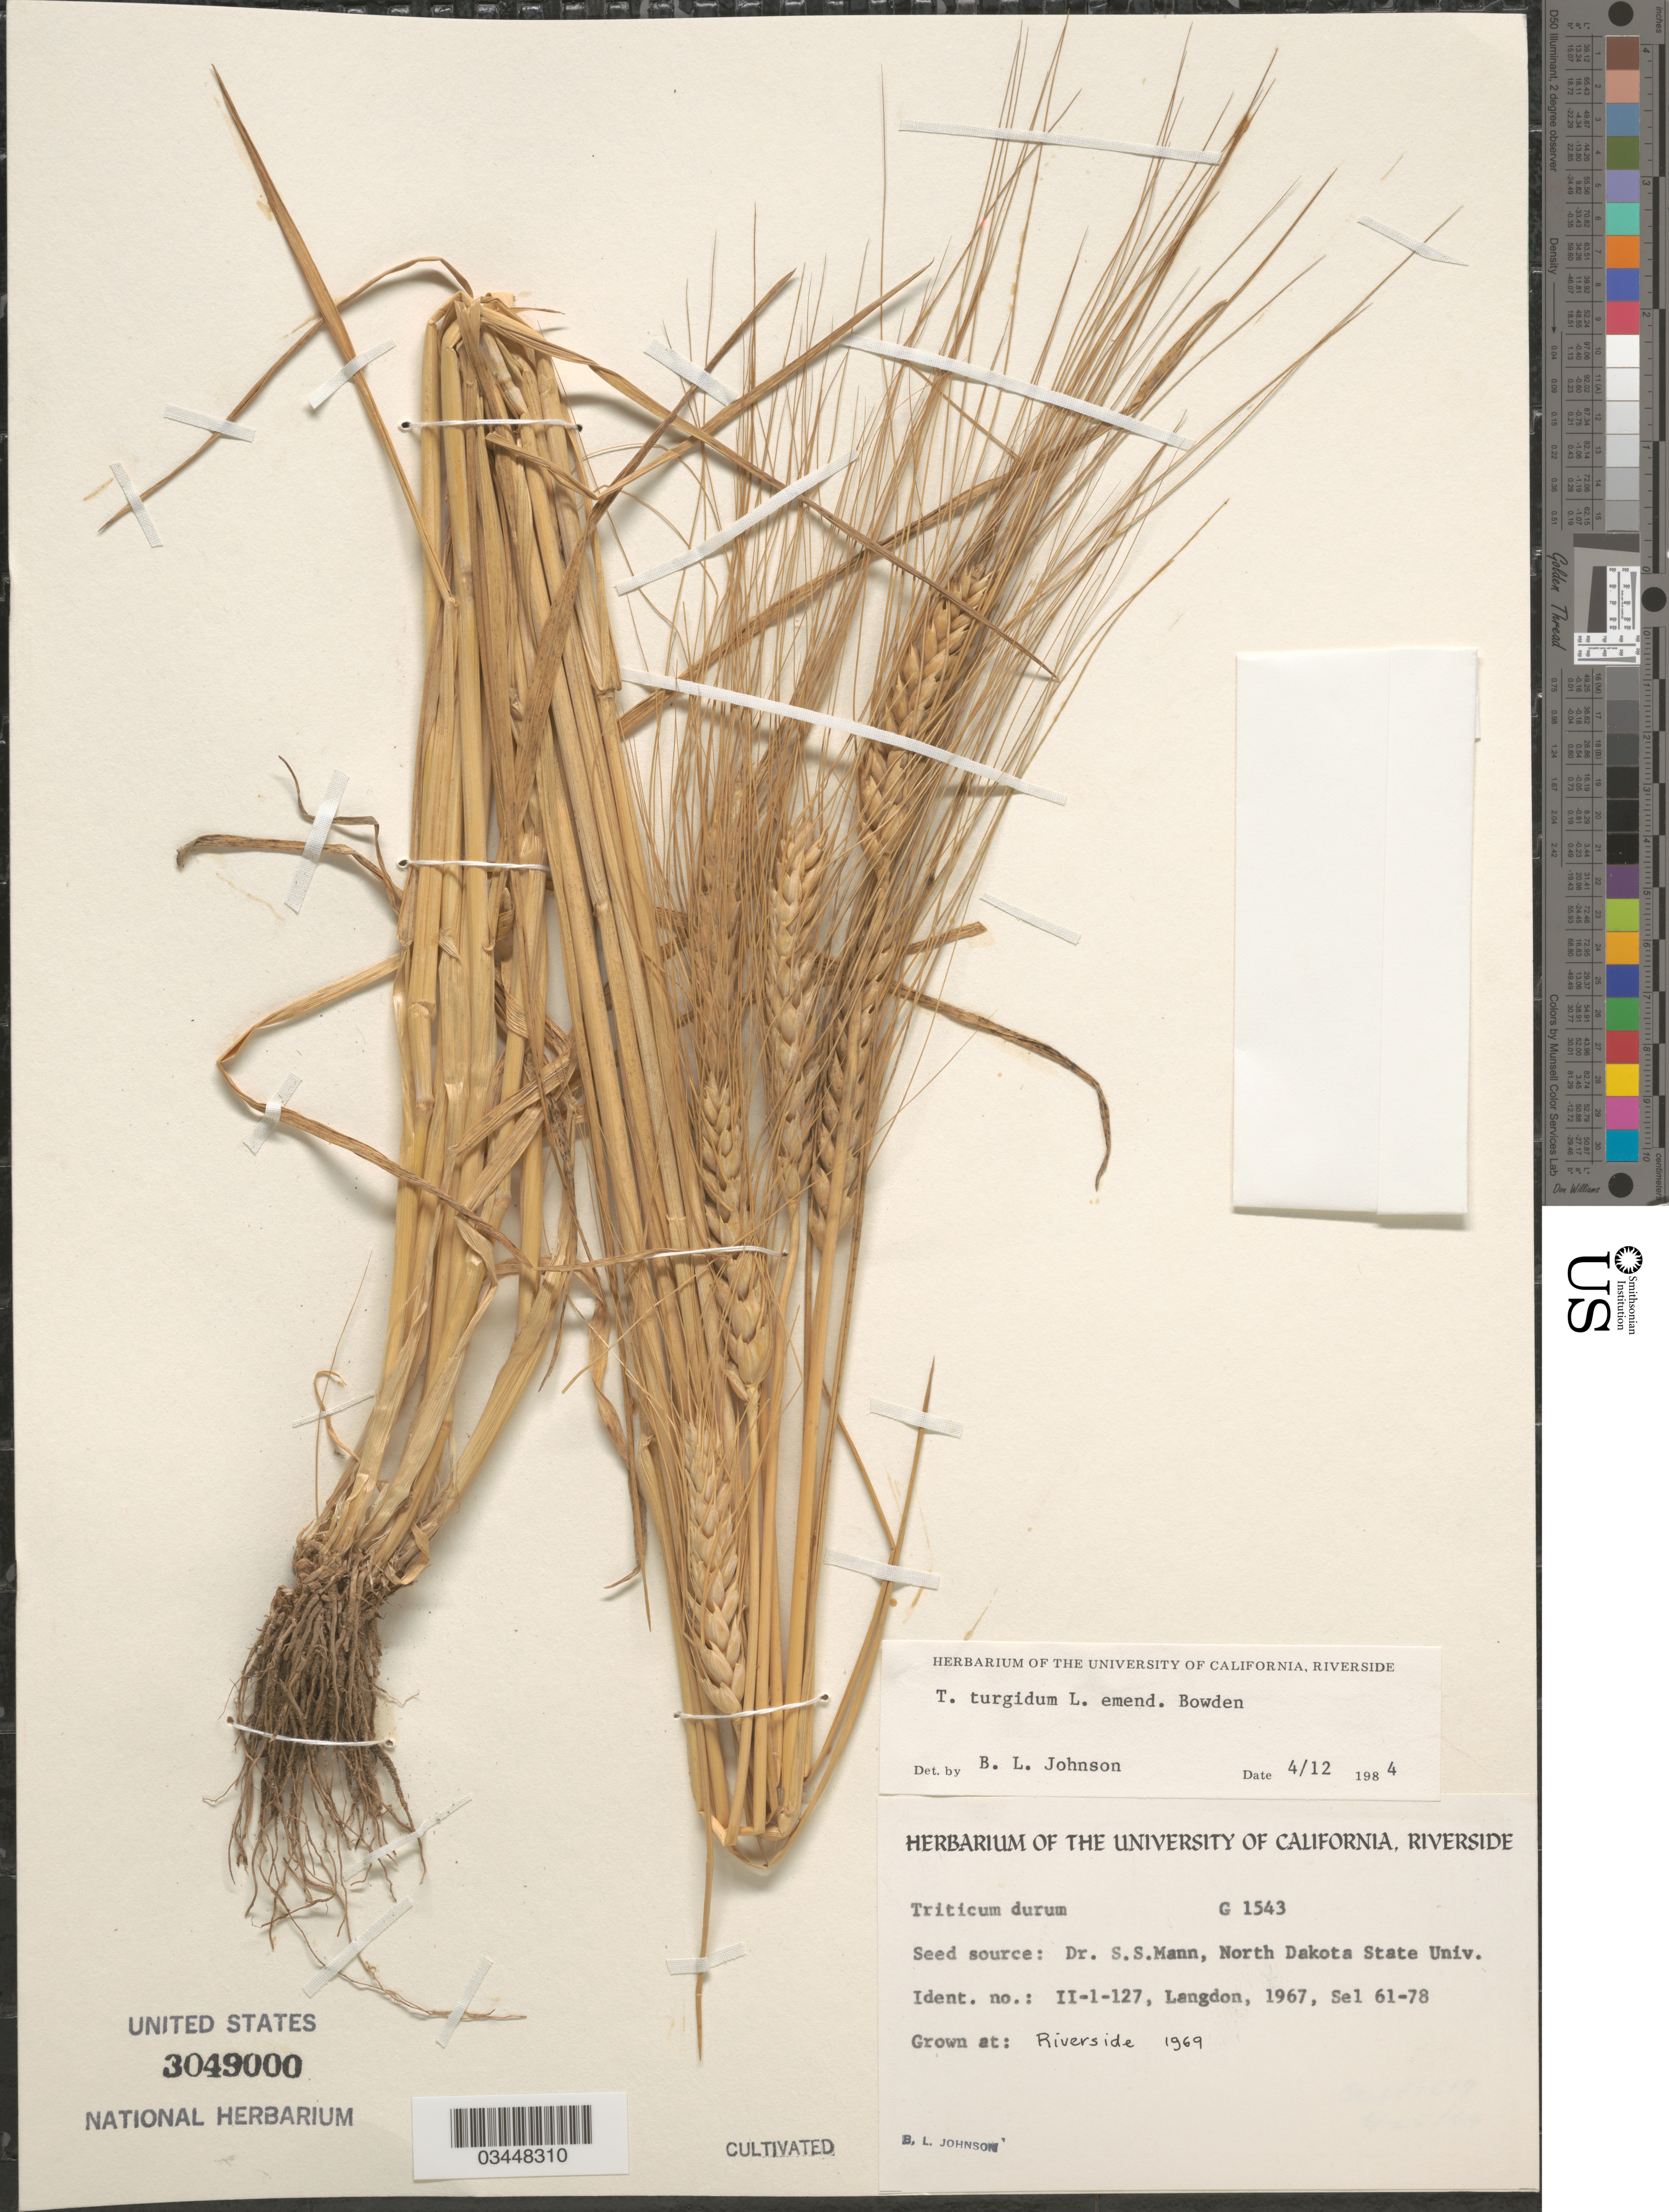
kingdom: Plantae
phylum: Tracheophyta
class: Liliopsida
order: Poales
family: Poaceae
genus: Triticum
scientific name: Triticum turgidum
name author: L.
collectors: B. Johnson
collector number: G1543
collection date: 1969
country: United States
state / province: California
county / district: Riverside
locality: Riverside.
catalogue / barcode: US 3049000